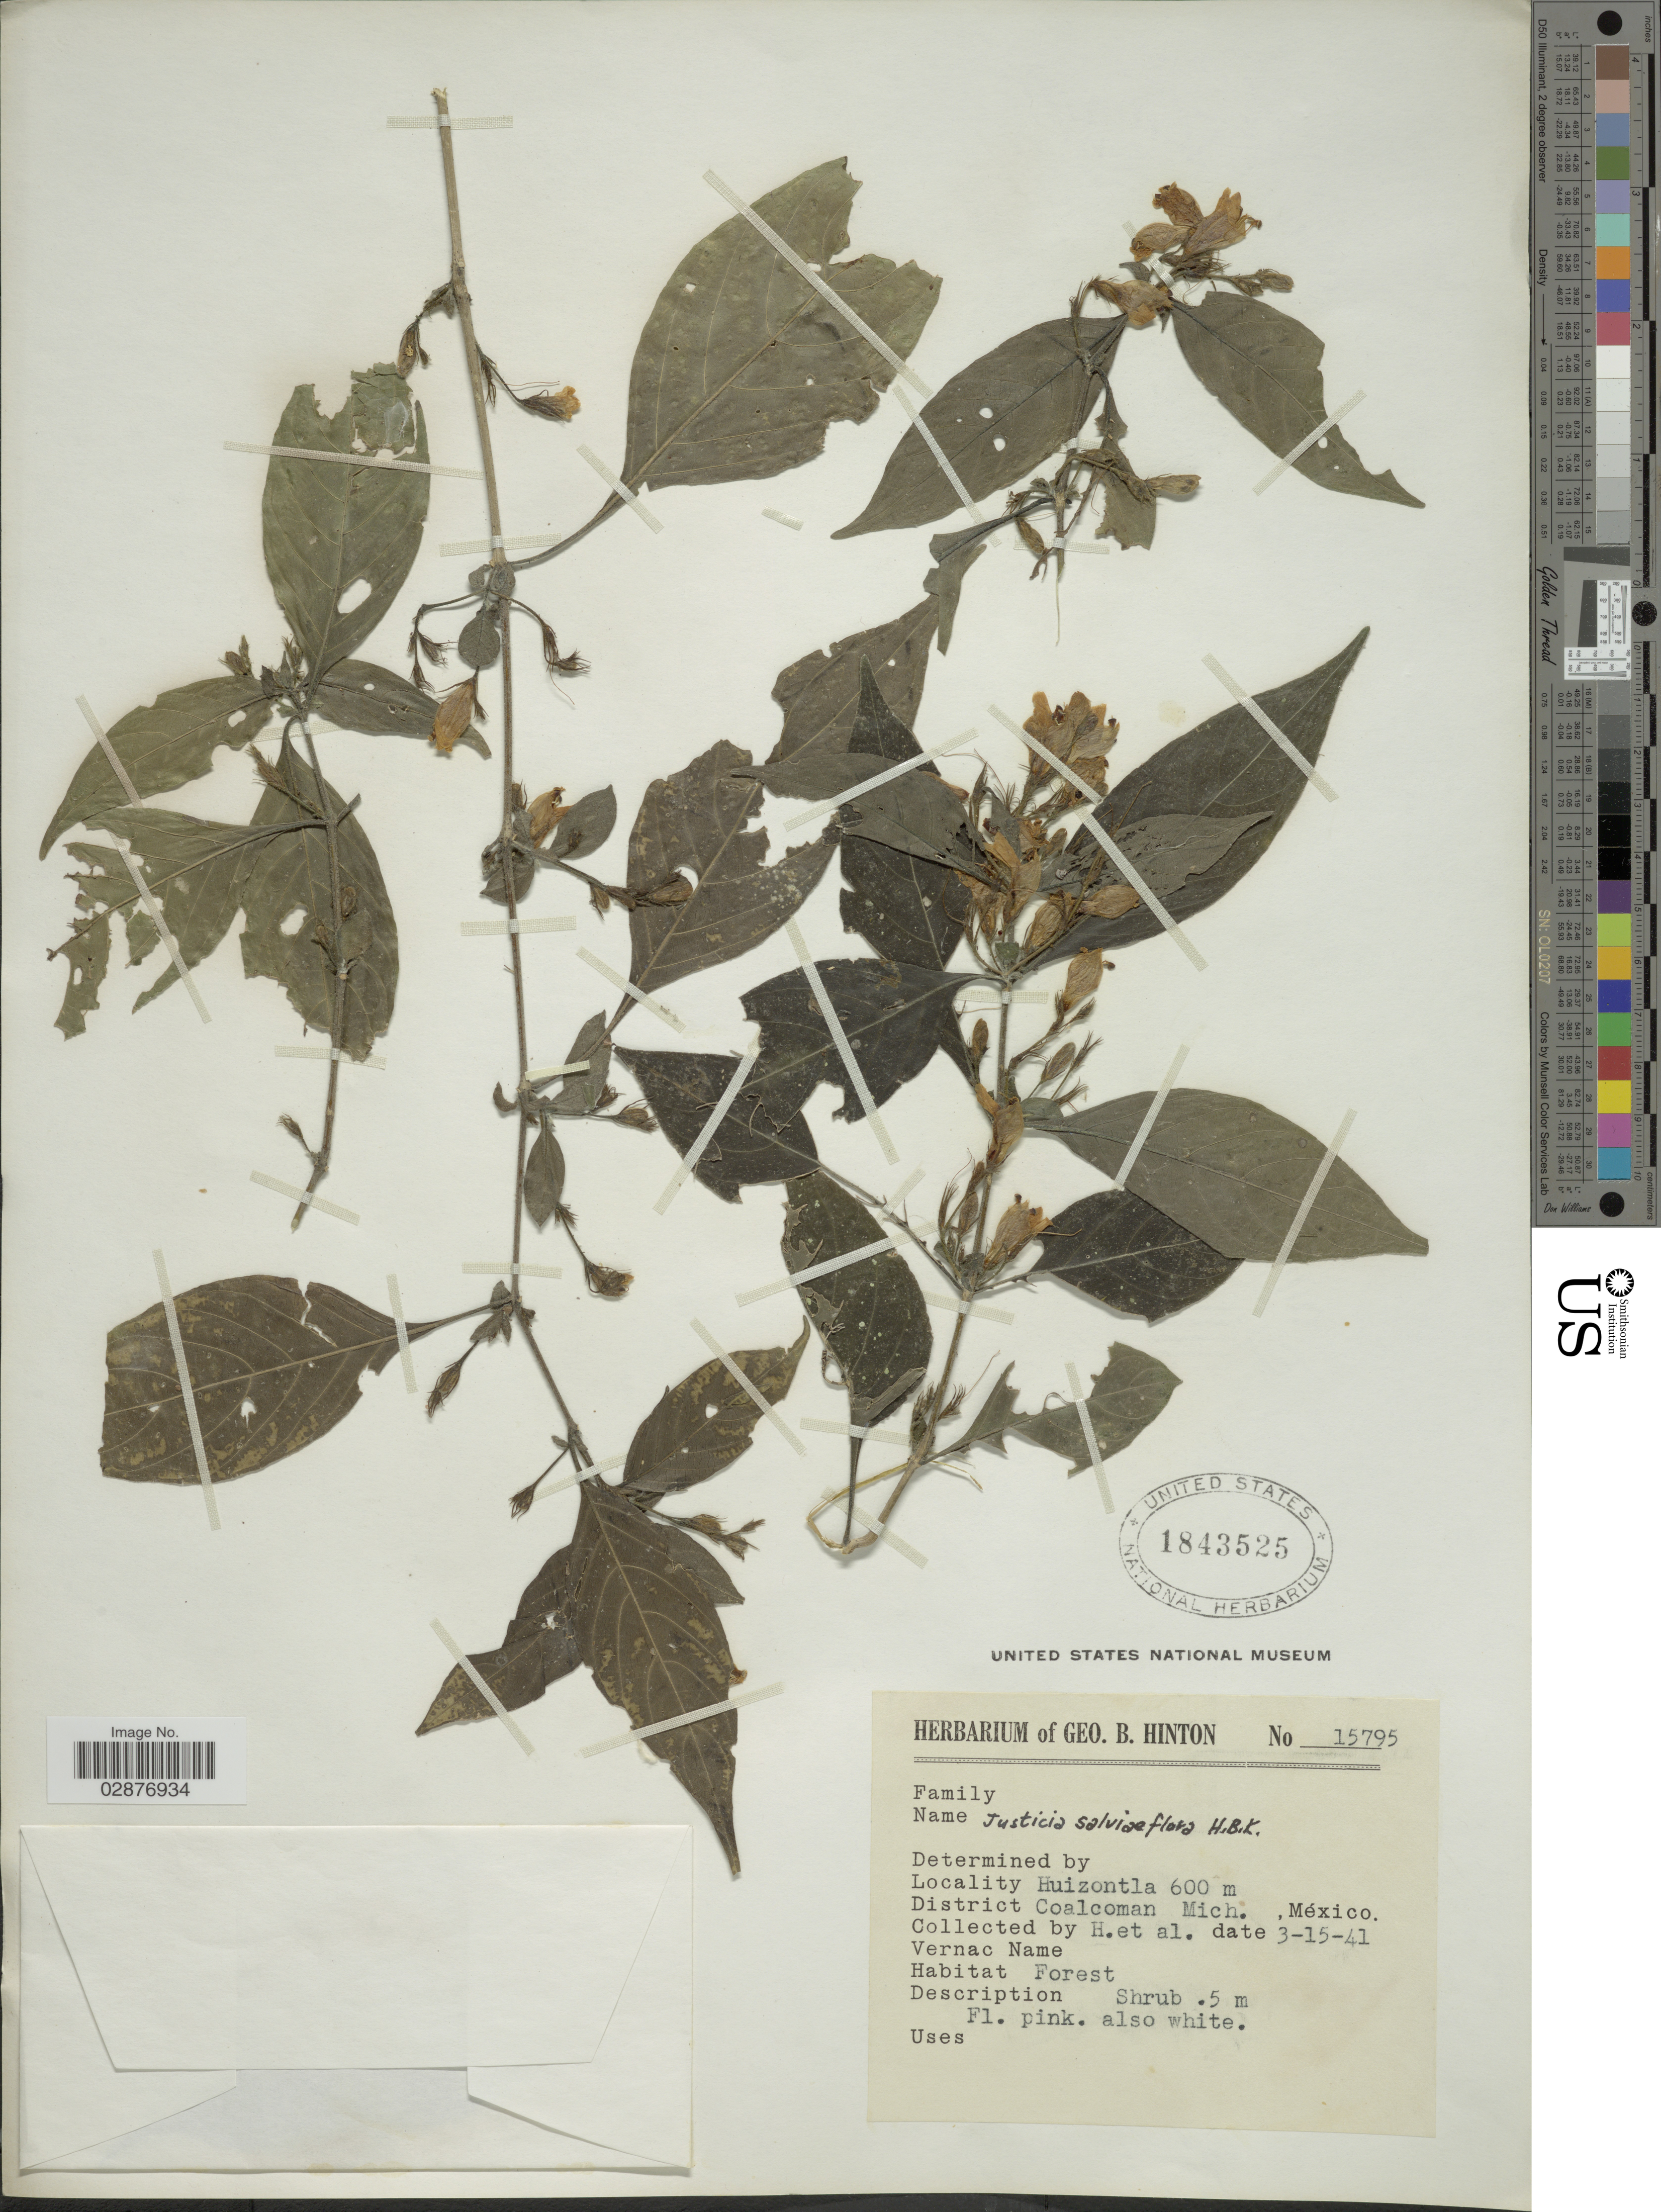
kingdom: Plantae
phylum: Tracheophyta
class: Magnoliopsida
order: Lamiales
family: Acanthaceae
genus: Justicia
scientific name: Justicia salviiflora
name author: Kunth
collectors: G. B. Hinton & et al.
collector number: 15795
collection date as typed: Transcribed d/m/y: 15/3/41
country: Mexico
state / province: Michoacán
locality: Huizontla, District Coalcoman.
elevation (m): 600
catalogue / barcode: US 1843525